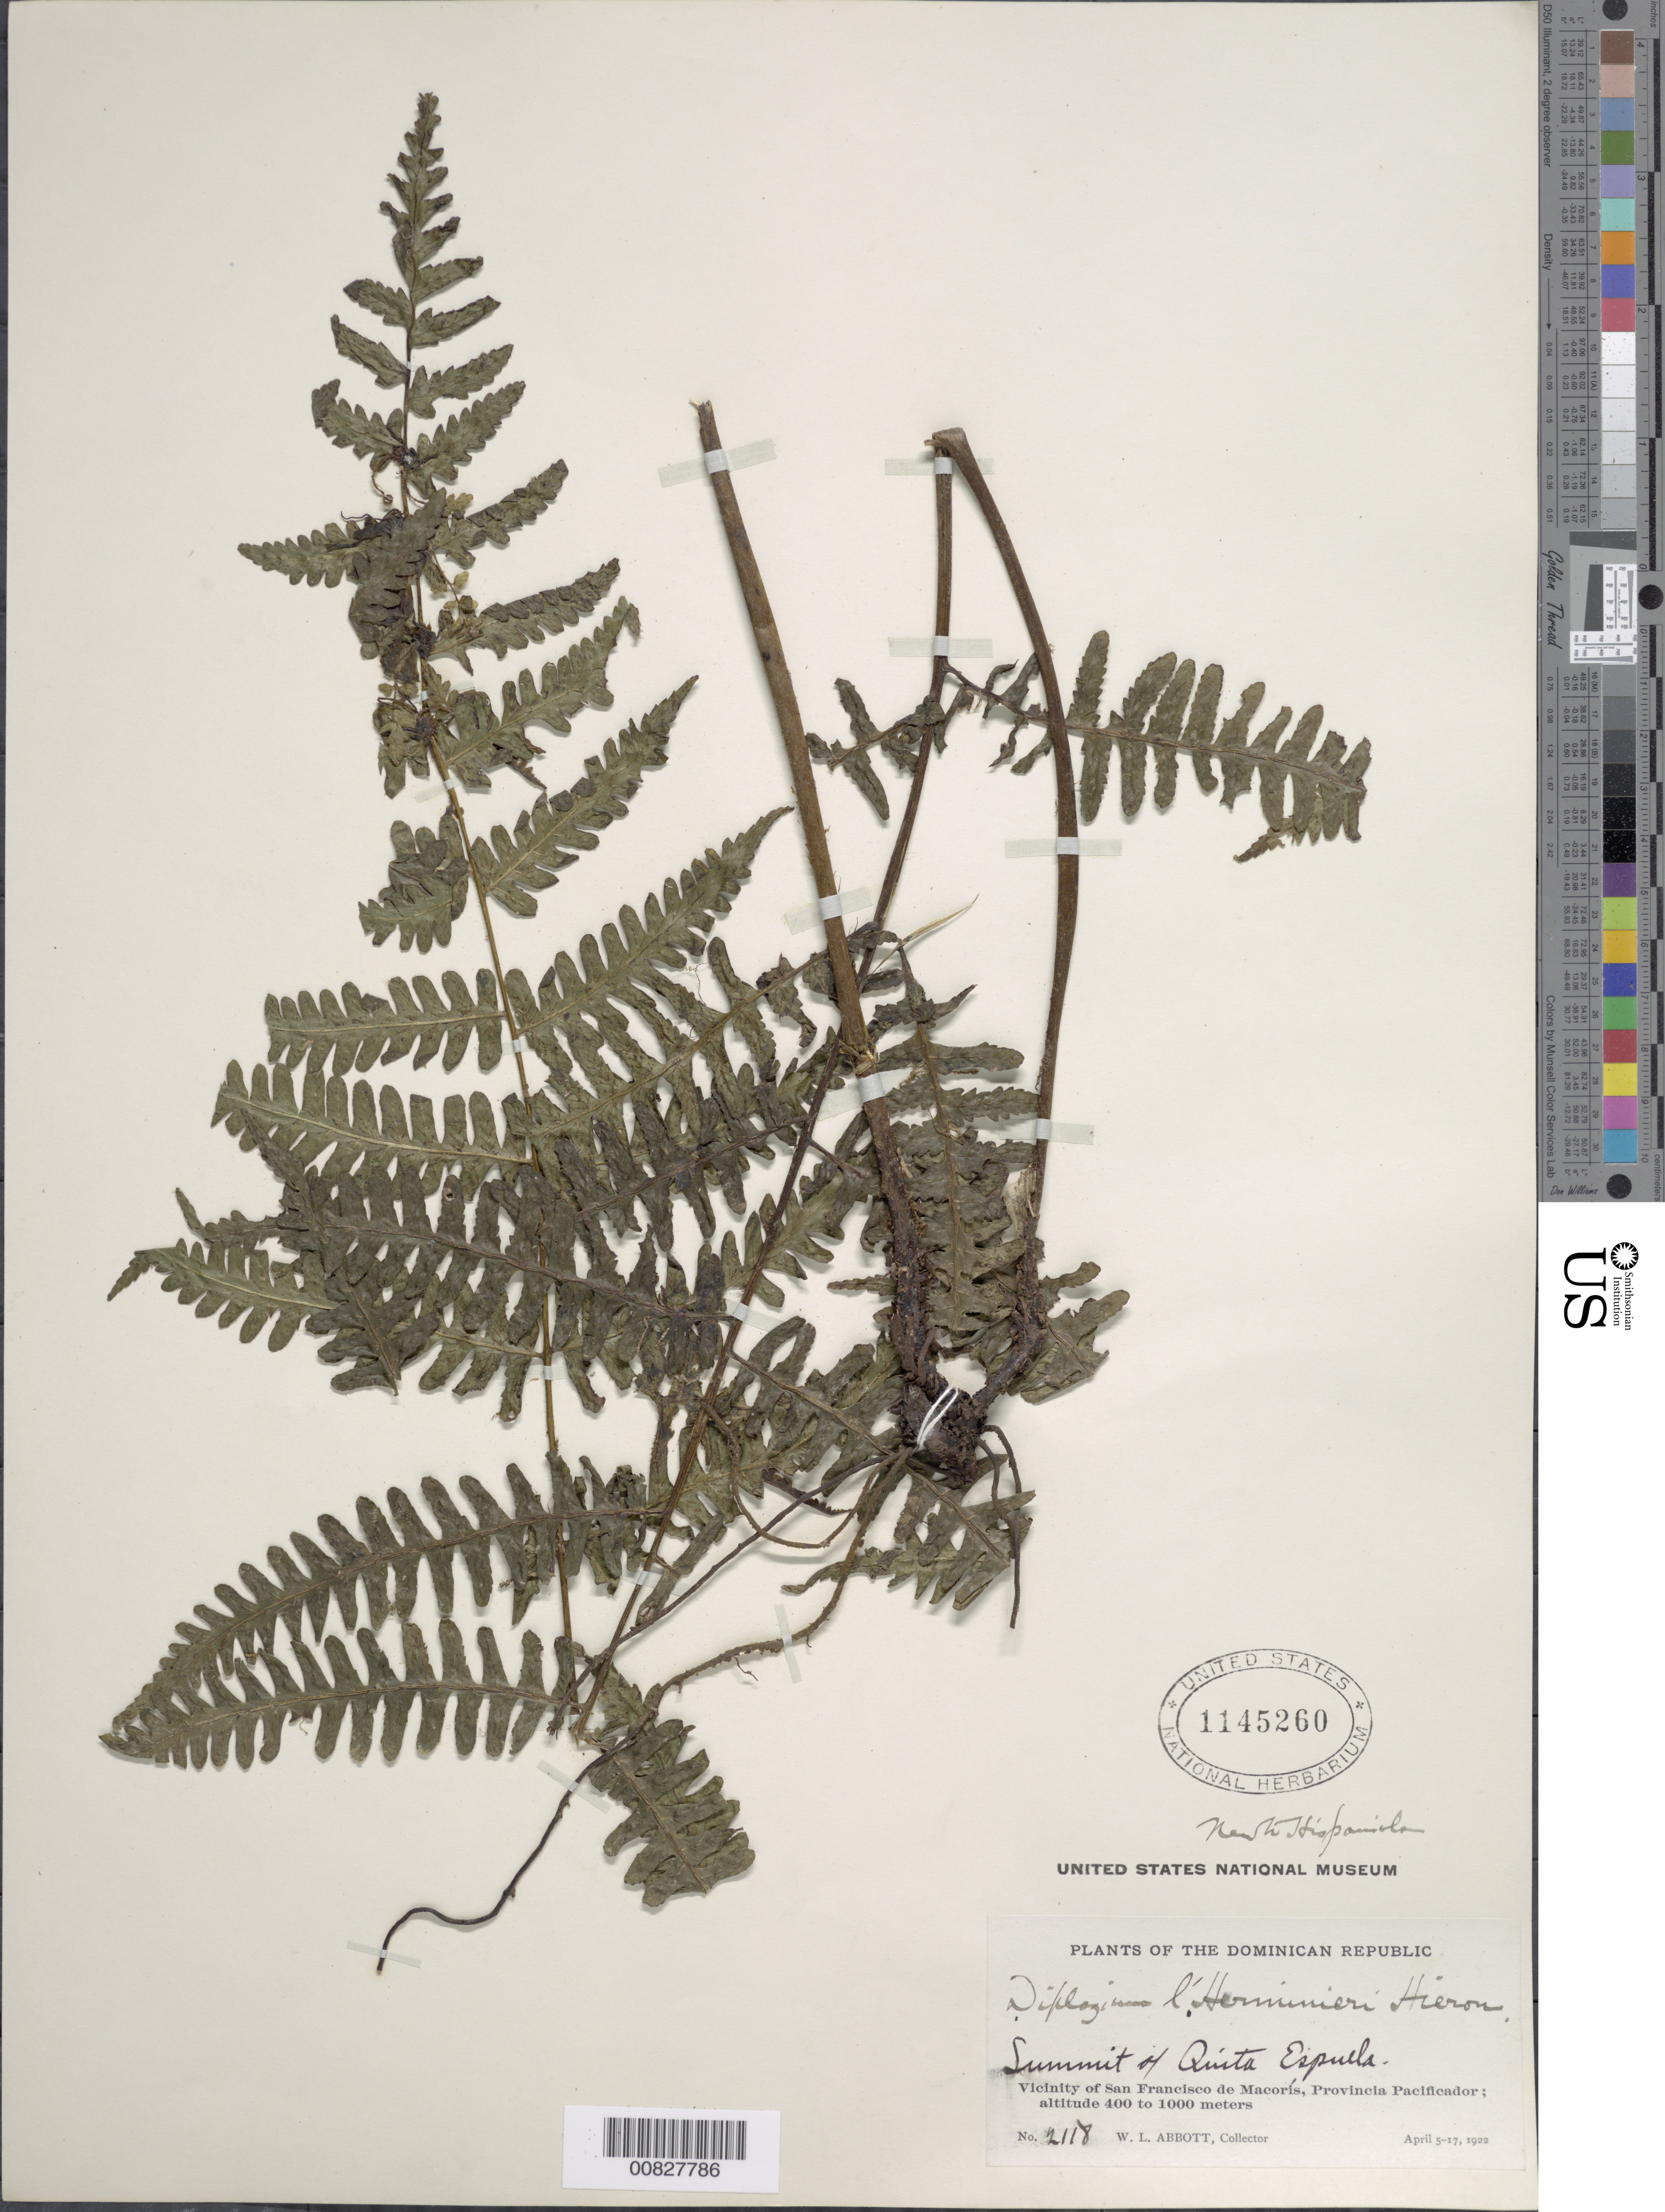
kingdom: Plantae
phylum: Tracheophyta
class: Polypodiopsida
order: Polypodiales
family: Athyriaceae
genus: Diplazium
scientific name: Diplazium lherminieri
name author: Fée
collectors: W. L. Abbott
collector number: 2118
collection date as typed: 05 Apr 1922 to 17 Apr 1922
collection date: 1922-04-05/1922-04-17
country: Dominican Republic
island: Hispaniola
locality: Prov. Pacificador, vicinity San Francisco de Macorís, summit of Quita Espuela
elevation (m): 400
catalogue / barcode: US 1145260